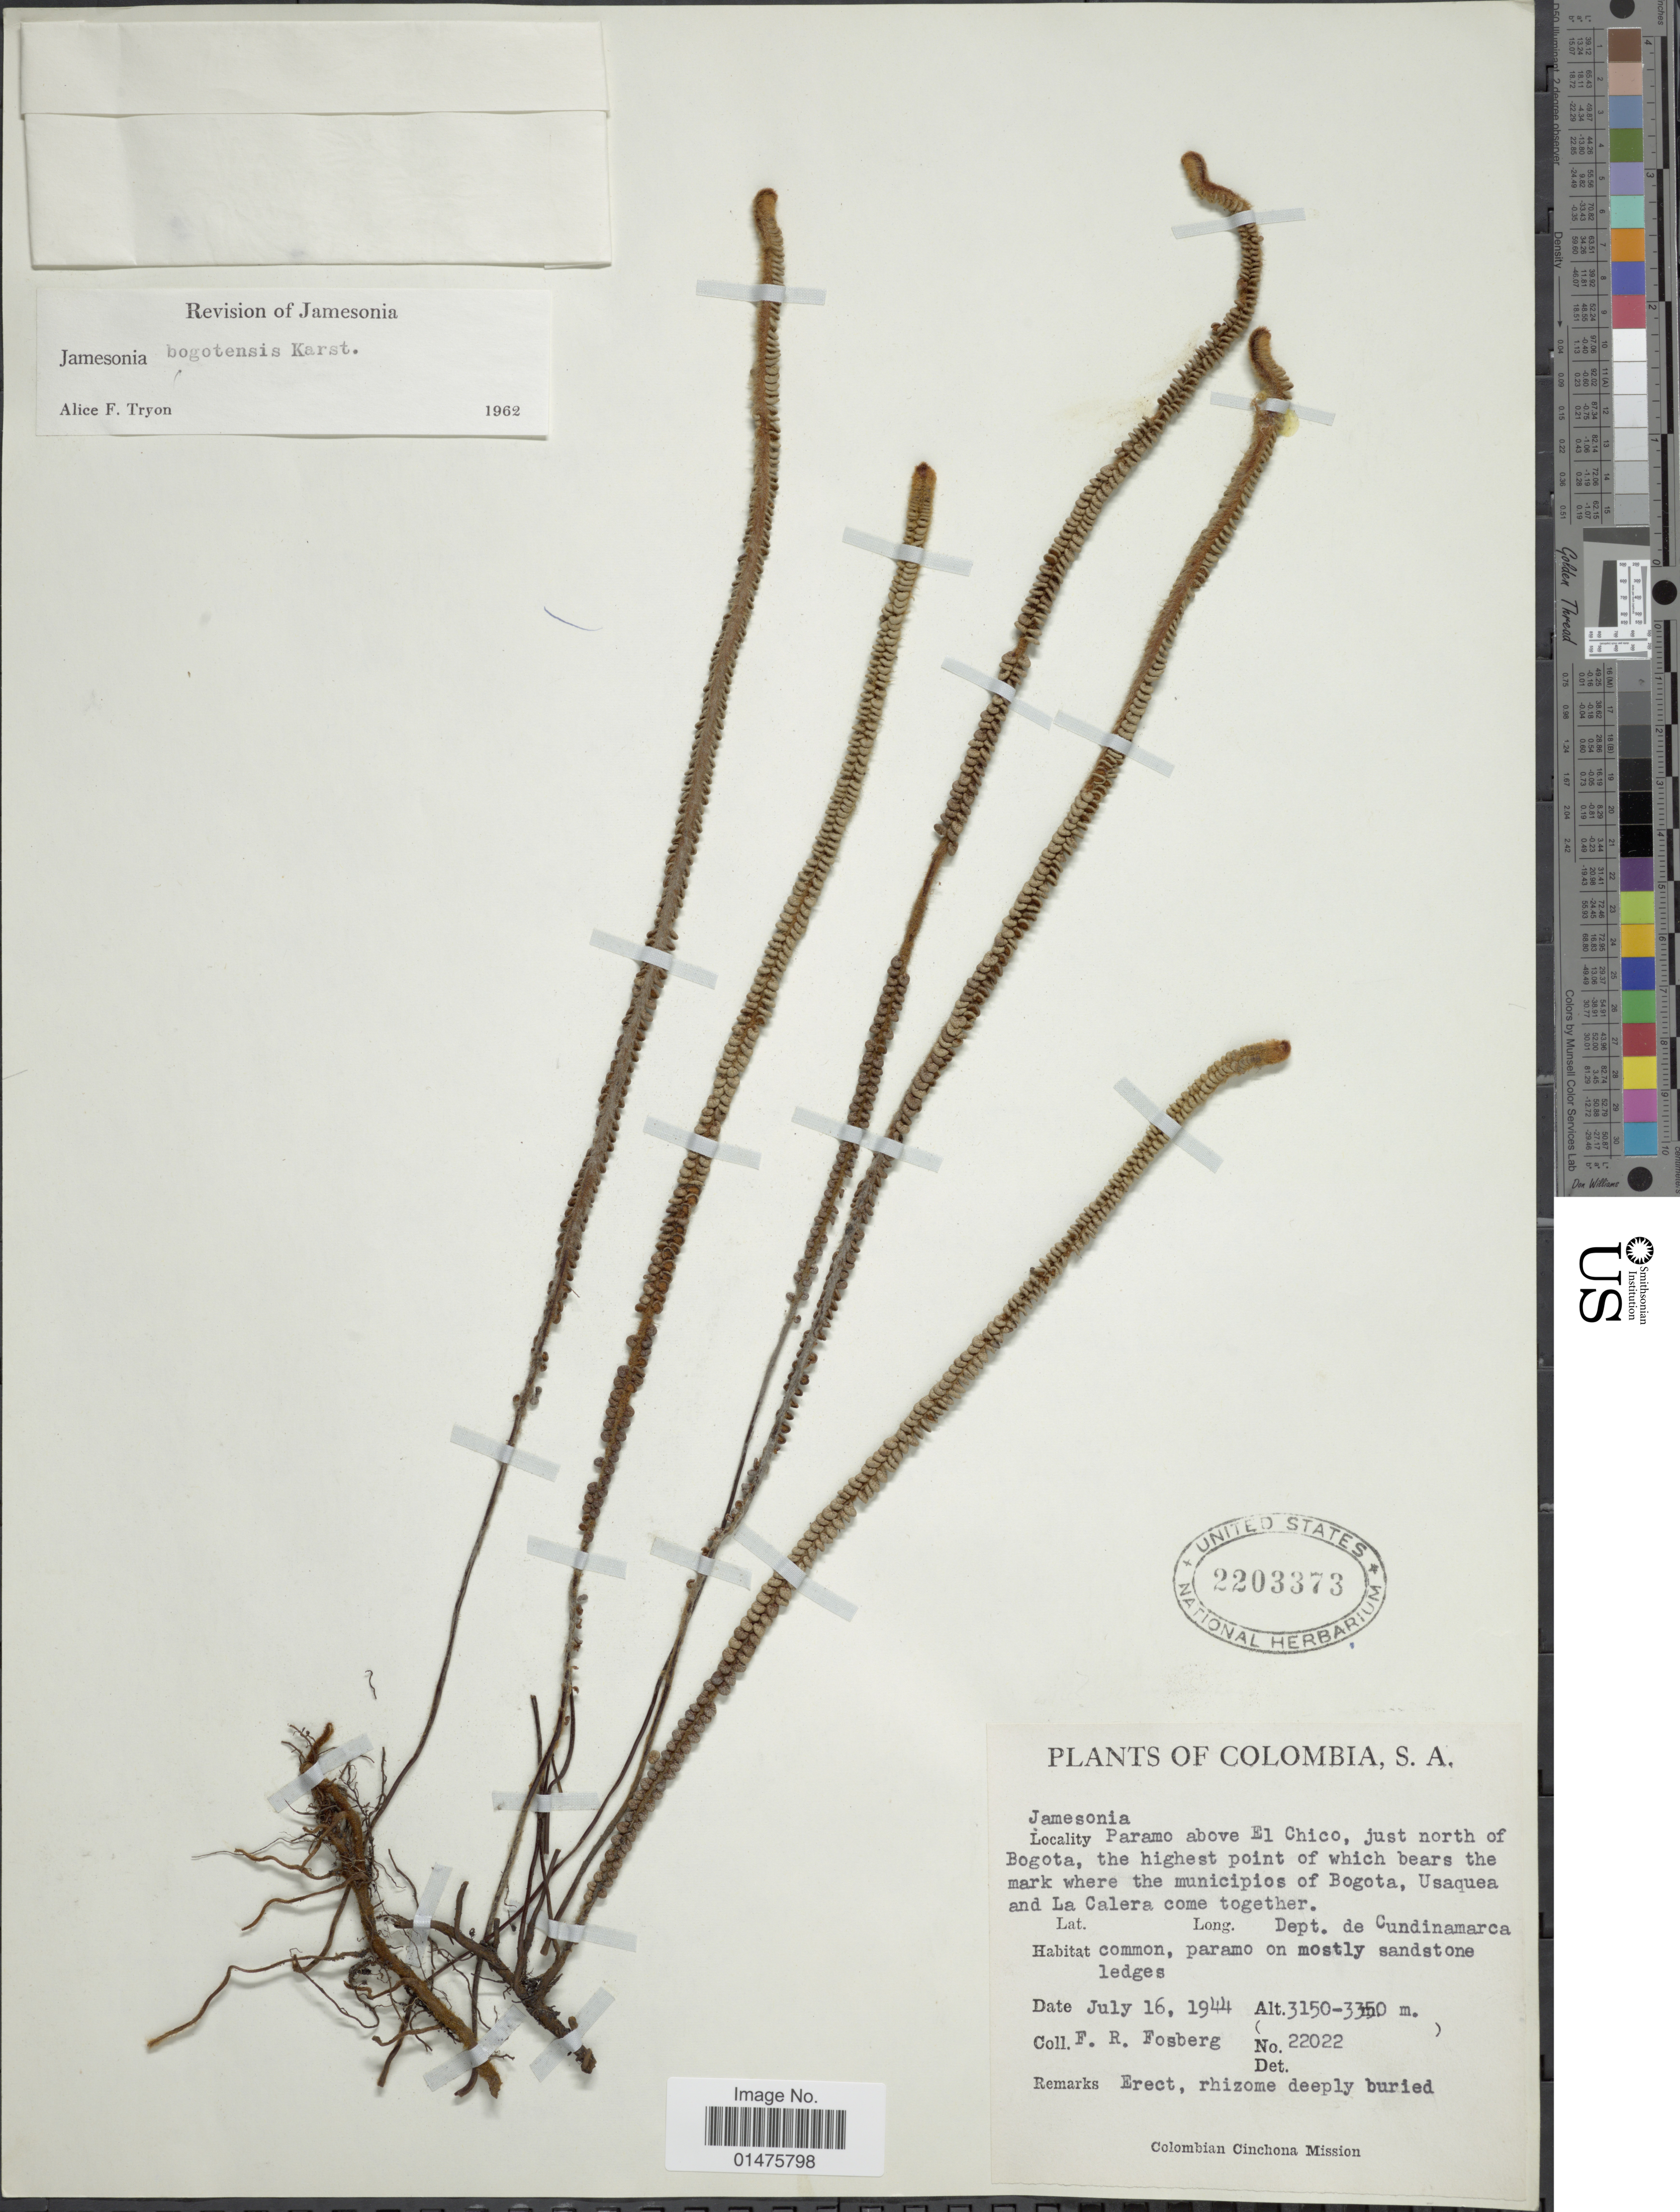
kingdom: Plantae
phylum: Tracheophyta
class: Polypodiopsida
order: Polypodiales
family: Pteridaceae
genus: Jamesonia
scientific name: Jamesonia bogotensis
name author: H. Karst.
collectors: F. R. Fosberg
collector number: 22022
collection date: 1944-07-16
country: Colombia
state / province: Cundinamarca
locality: Paramo above EL Chico, just north of Bogota, the highest point of wich bears the mark where the municpios of Bogota, Usaque and La Calera come together,Dept de Cundinamarca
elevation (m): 3150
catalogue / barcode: US 2203373